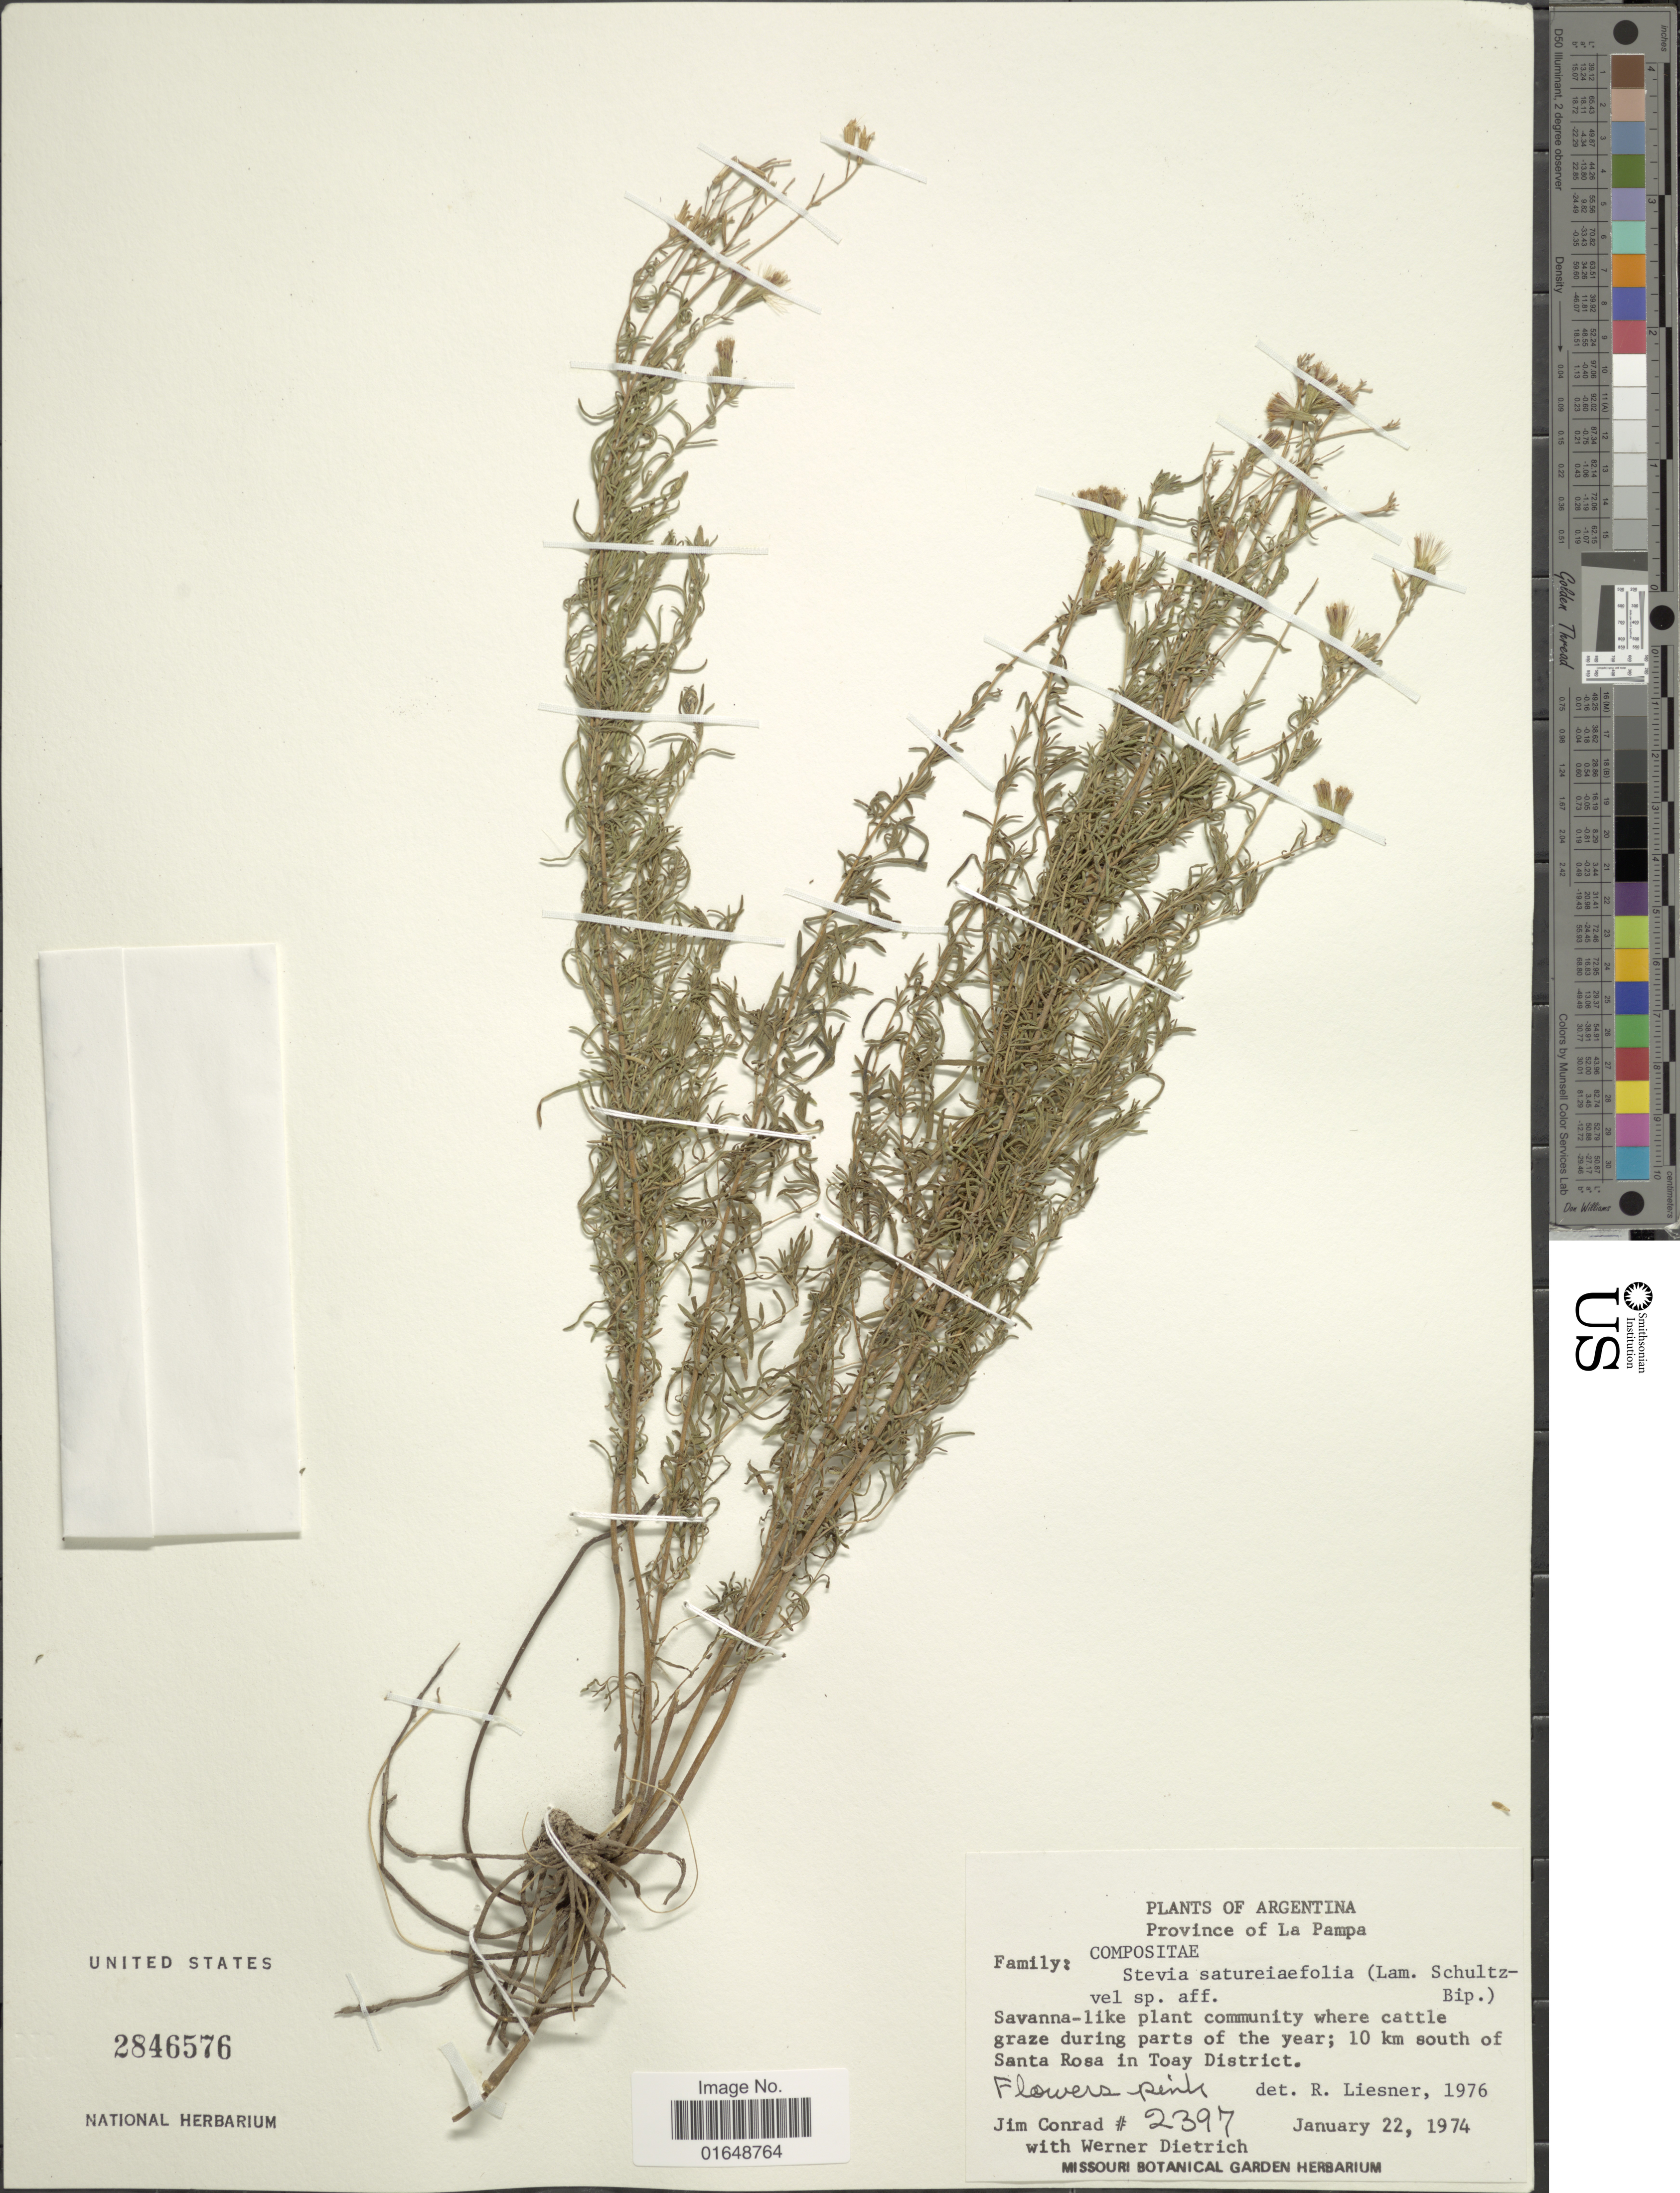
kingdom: Plantae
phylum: Tracheophyta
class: Magnoliopsida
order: Asterales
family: Asteraceae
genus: Stevia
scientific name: Stevia satureifolia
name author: (Lam.) Cav.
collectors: J. Conrad & W. Dietrich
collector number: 2397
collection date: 1974-01-22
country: Argentina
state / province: La Pampa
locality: Province of La Pampa. Savanna-like plant community where cattle graze during parts of the year; 10 km south of Santa Rosa in Toay District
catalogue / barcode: US 2846576